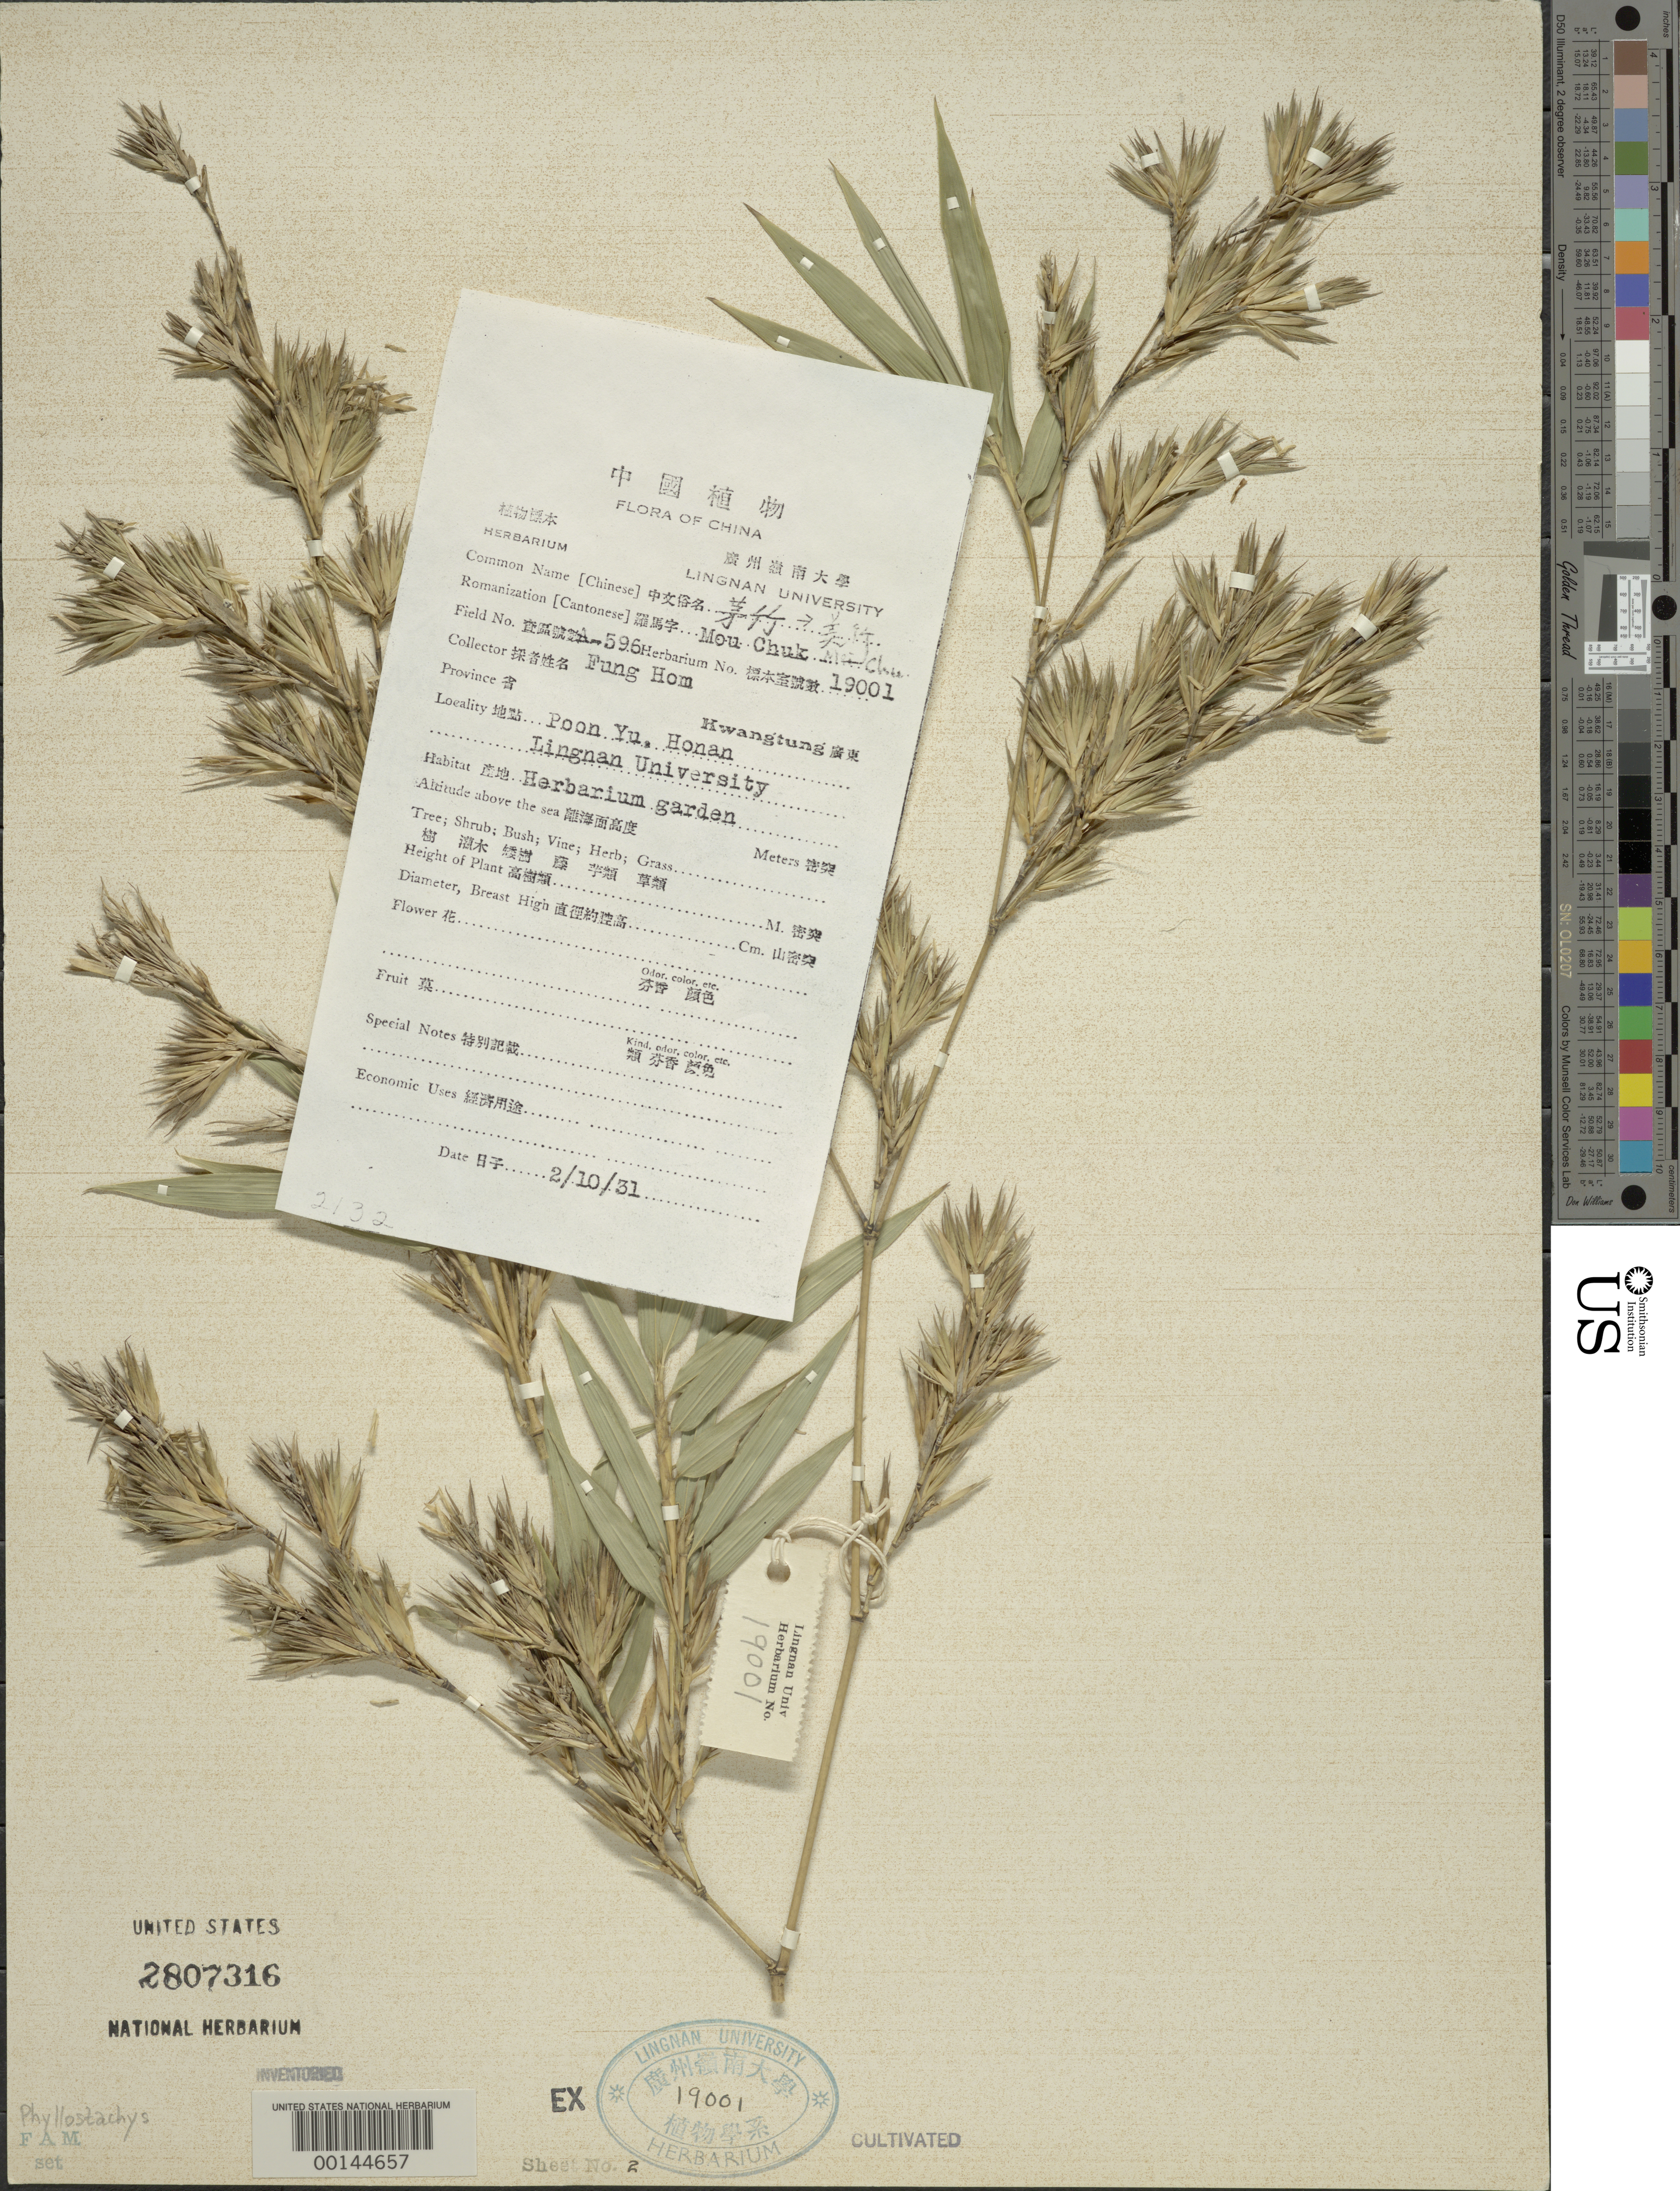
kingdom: Plantae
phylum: Tracheophyta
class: Liliopsida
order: Poales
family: Poaceae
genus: Phyllostachys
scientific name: Phyllostachys sp.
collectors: H. L. Fung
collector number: A-596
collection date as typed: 10 Feb 1931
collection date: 1931-02-10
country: China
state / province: Guangdong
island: Honam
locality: Honan, poon yu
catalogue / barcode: US 2807316